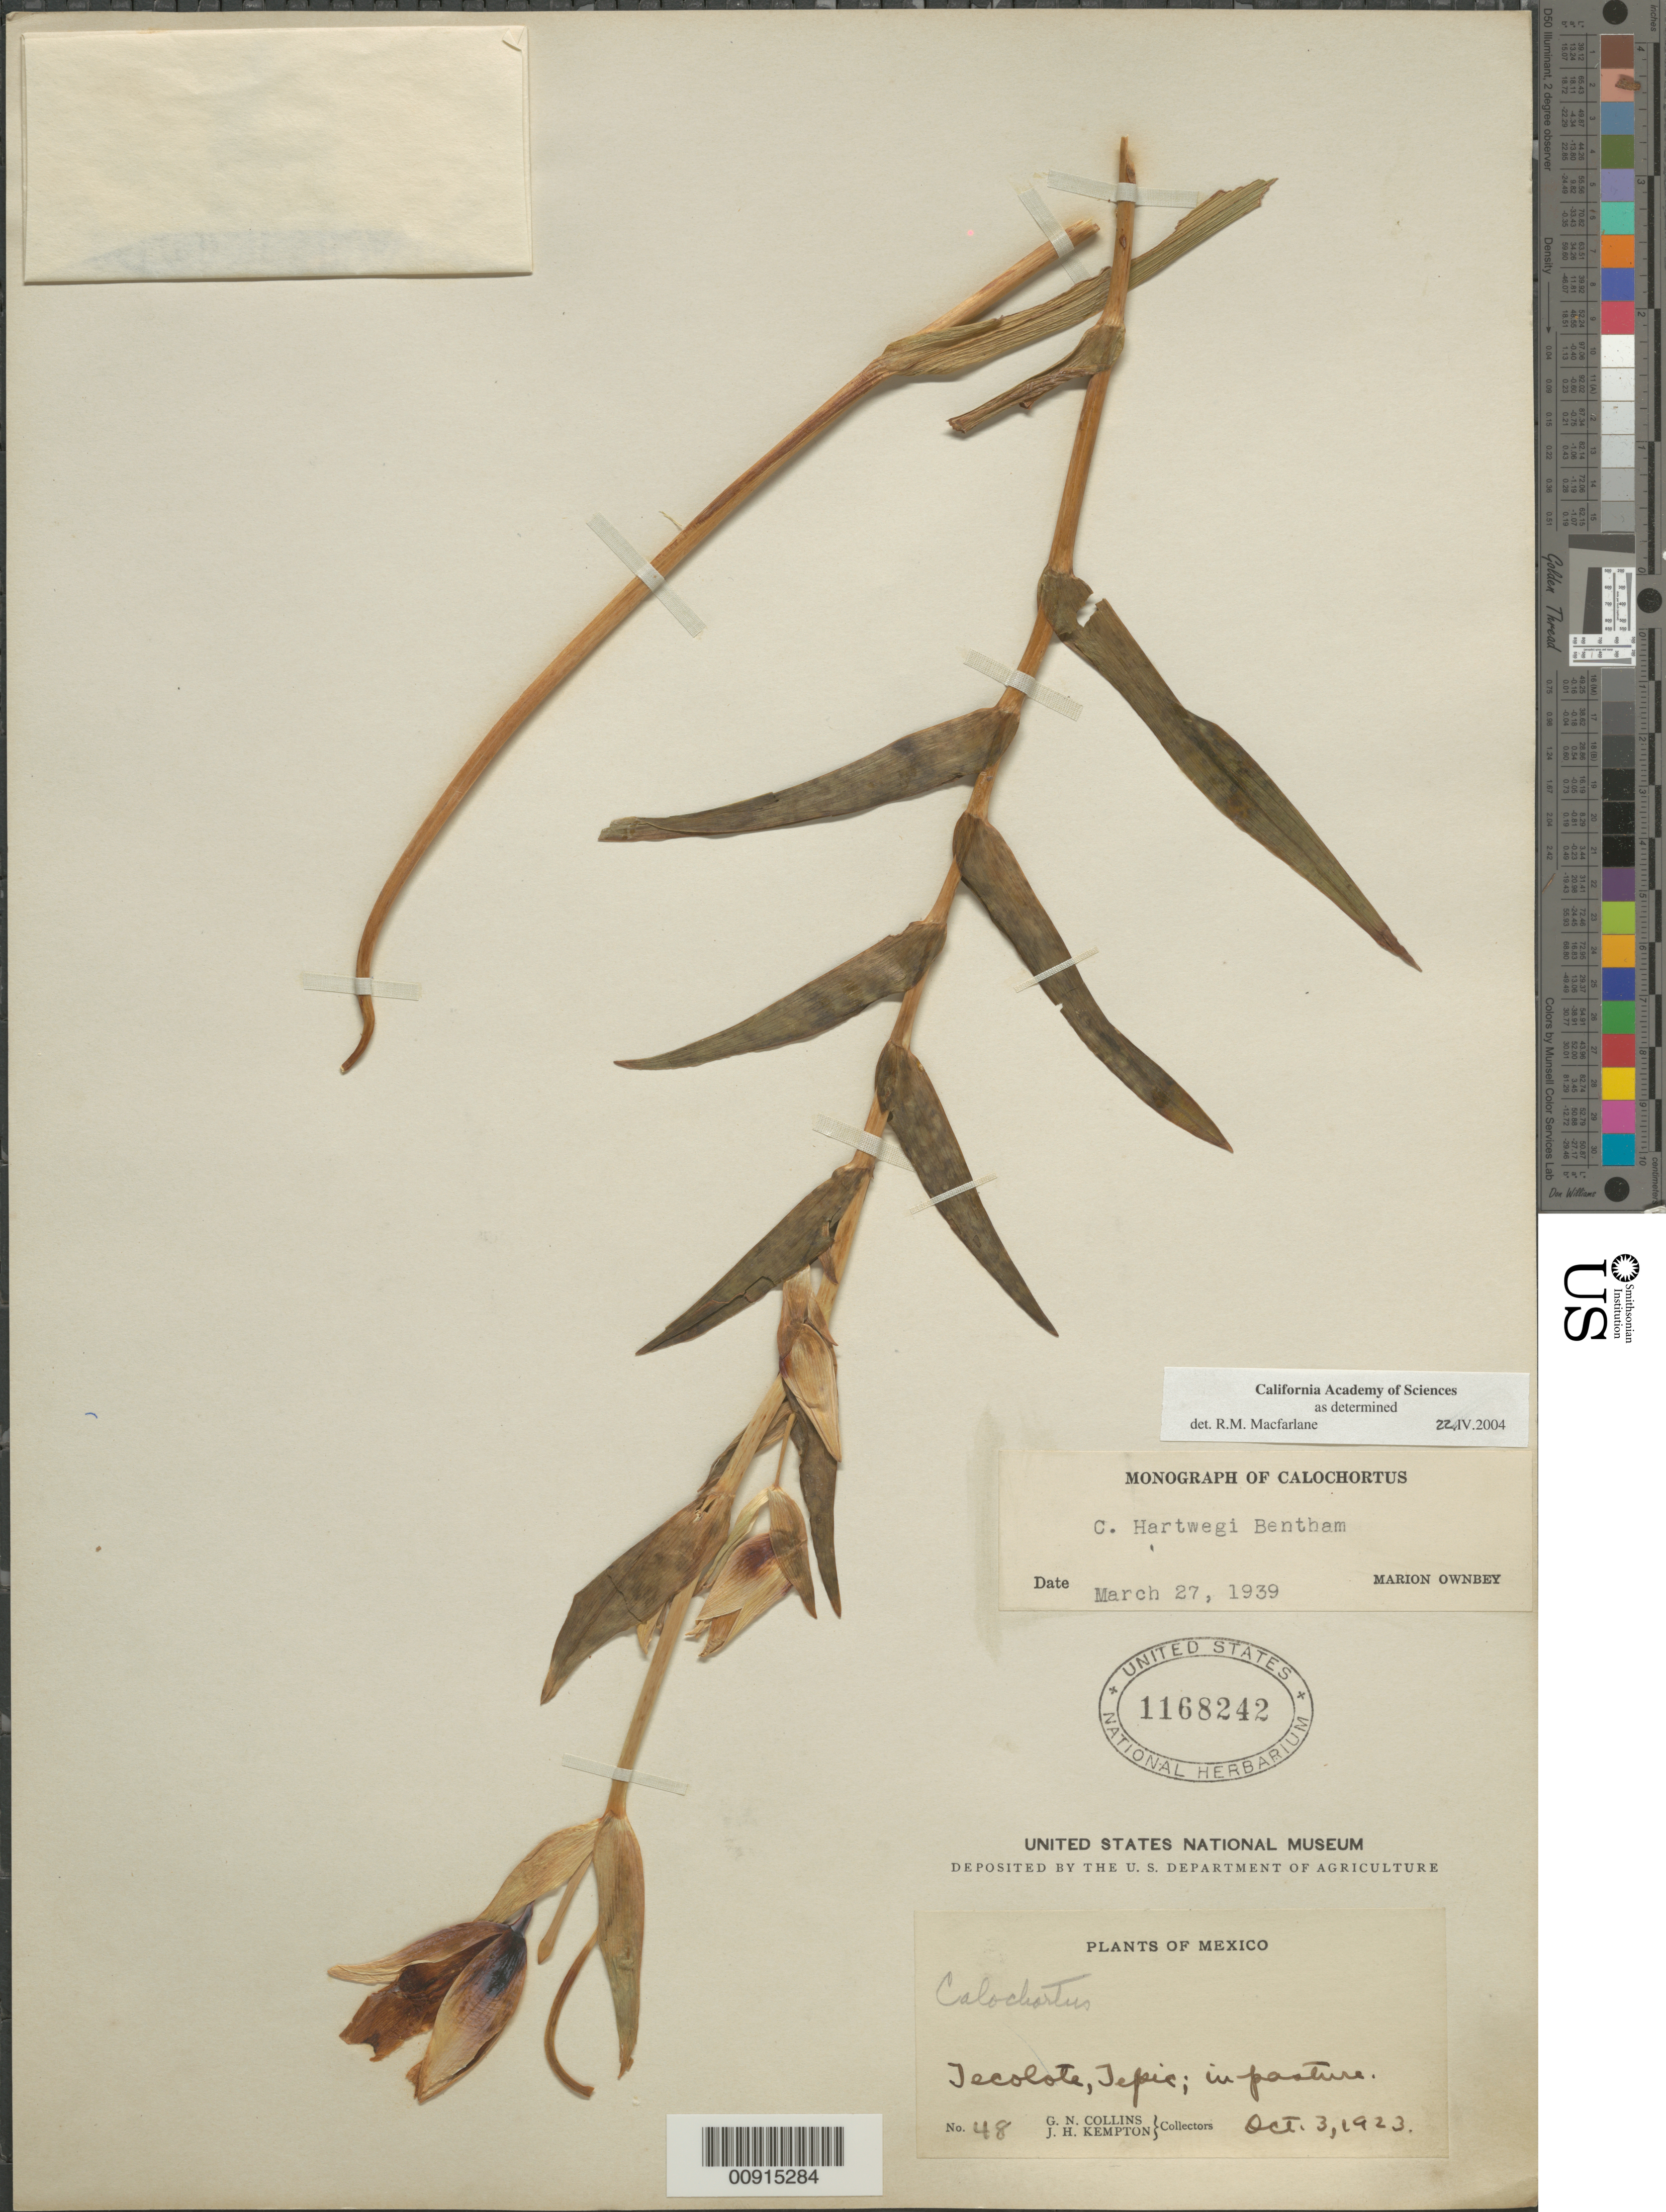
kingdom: Plantae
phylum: Tracheophyta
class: Liliopsida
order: Liliales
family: Liliaceae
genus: Calochortus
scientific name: Calochortus hartwegii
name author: Benth.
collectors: G. N. Collins & J. H. Kempton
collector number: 48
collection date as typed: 03 Oct 1923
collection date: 1923-10-03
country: Mexico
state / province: Nayarit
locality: Tecolote, Tepic.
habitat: In pasture.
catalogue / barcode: US 1168242